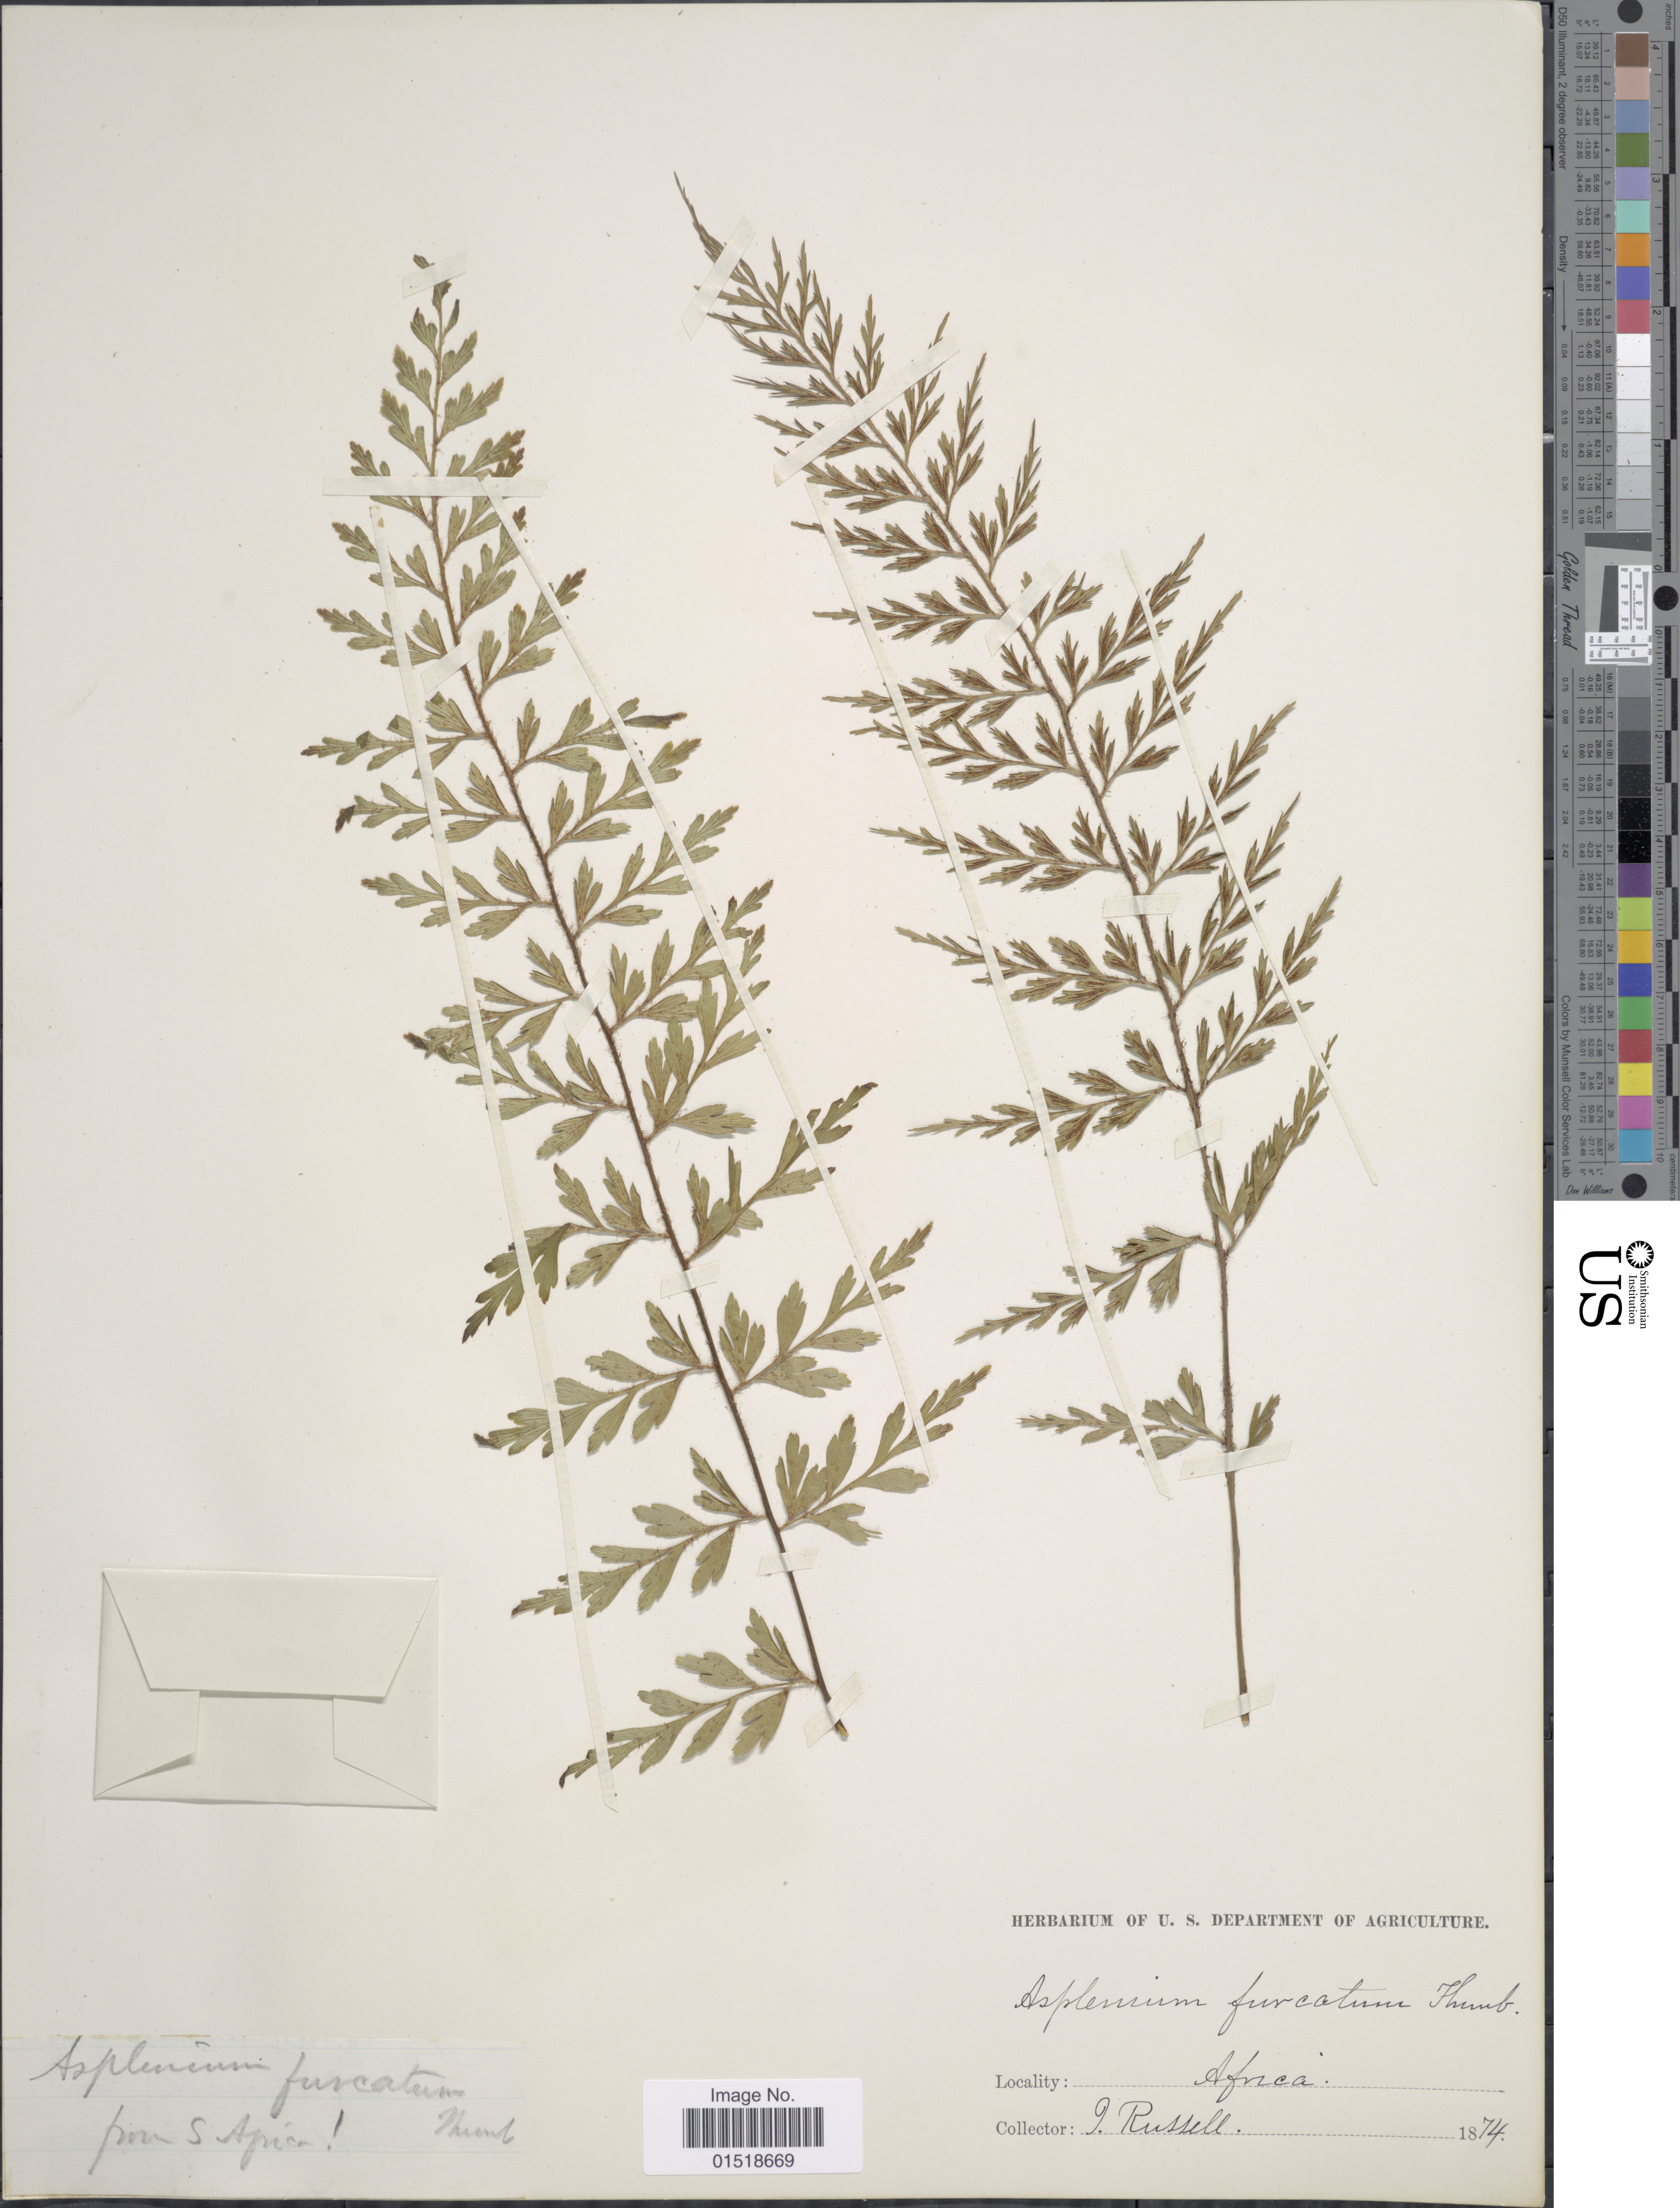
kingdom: Plantae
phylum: Tracheophyta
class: Polypodiopsida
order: Polypodiales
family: Aspleniaceae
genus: Asplenium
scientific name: Asplenium aethiopicum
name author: (Burm. f.) Bech.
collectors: G. Russell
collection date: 1874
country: South Africa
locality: Africa.